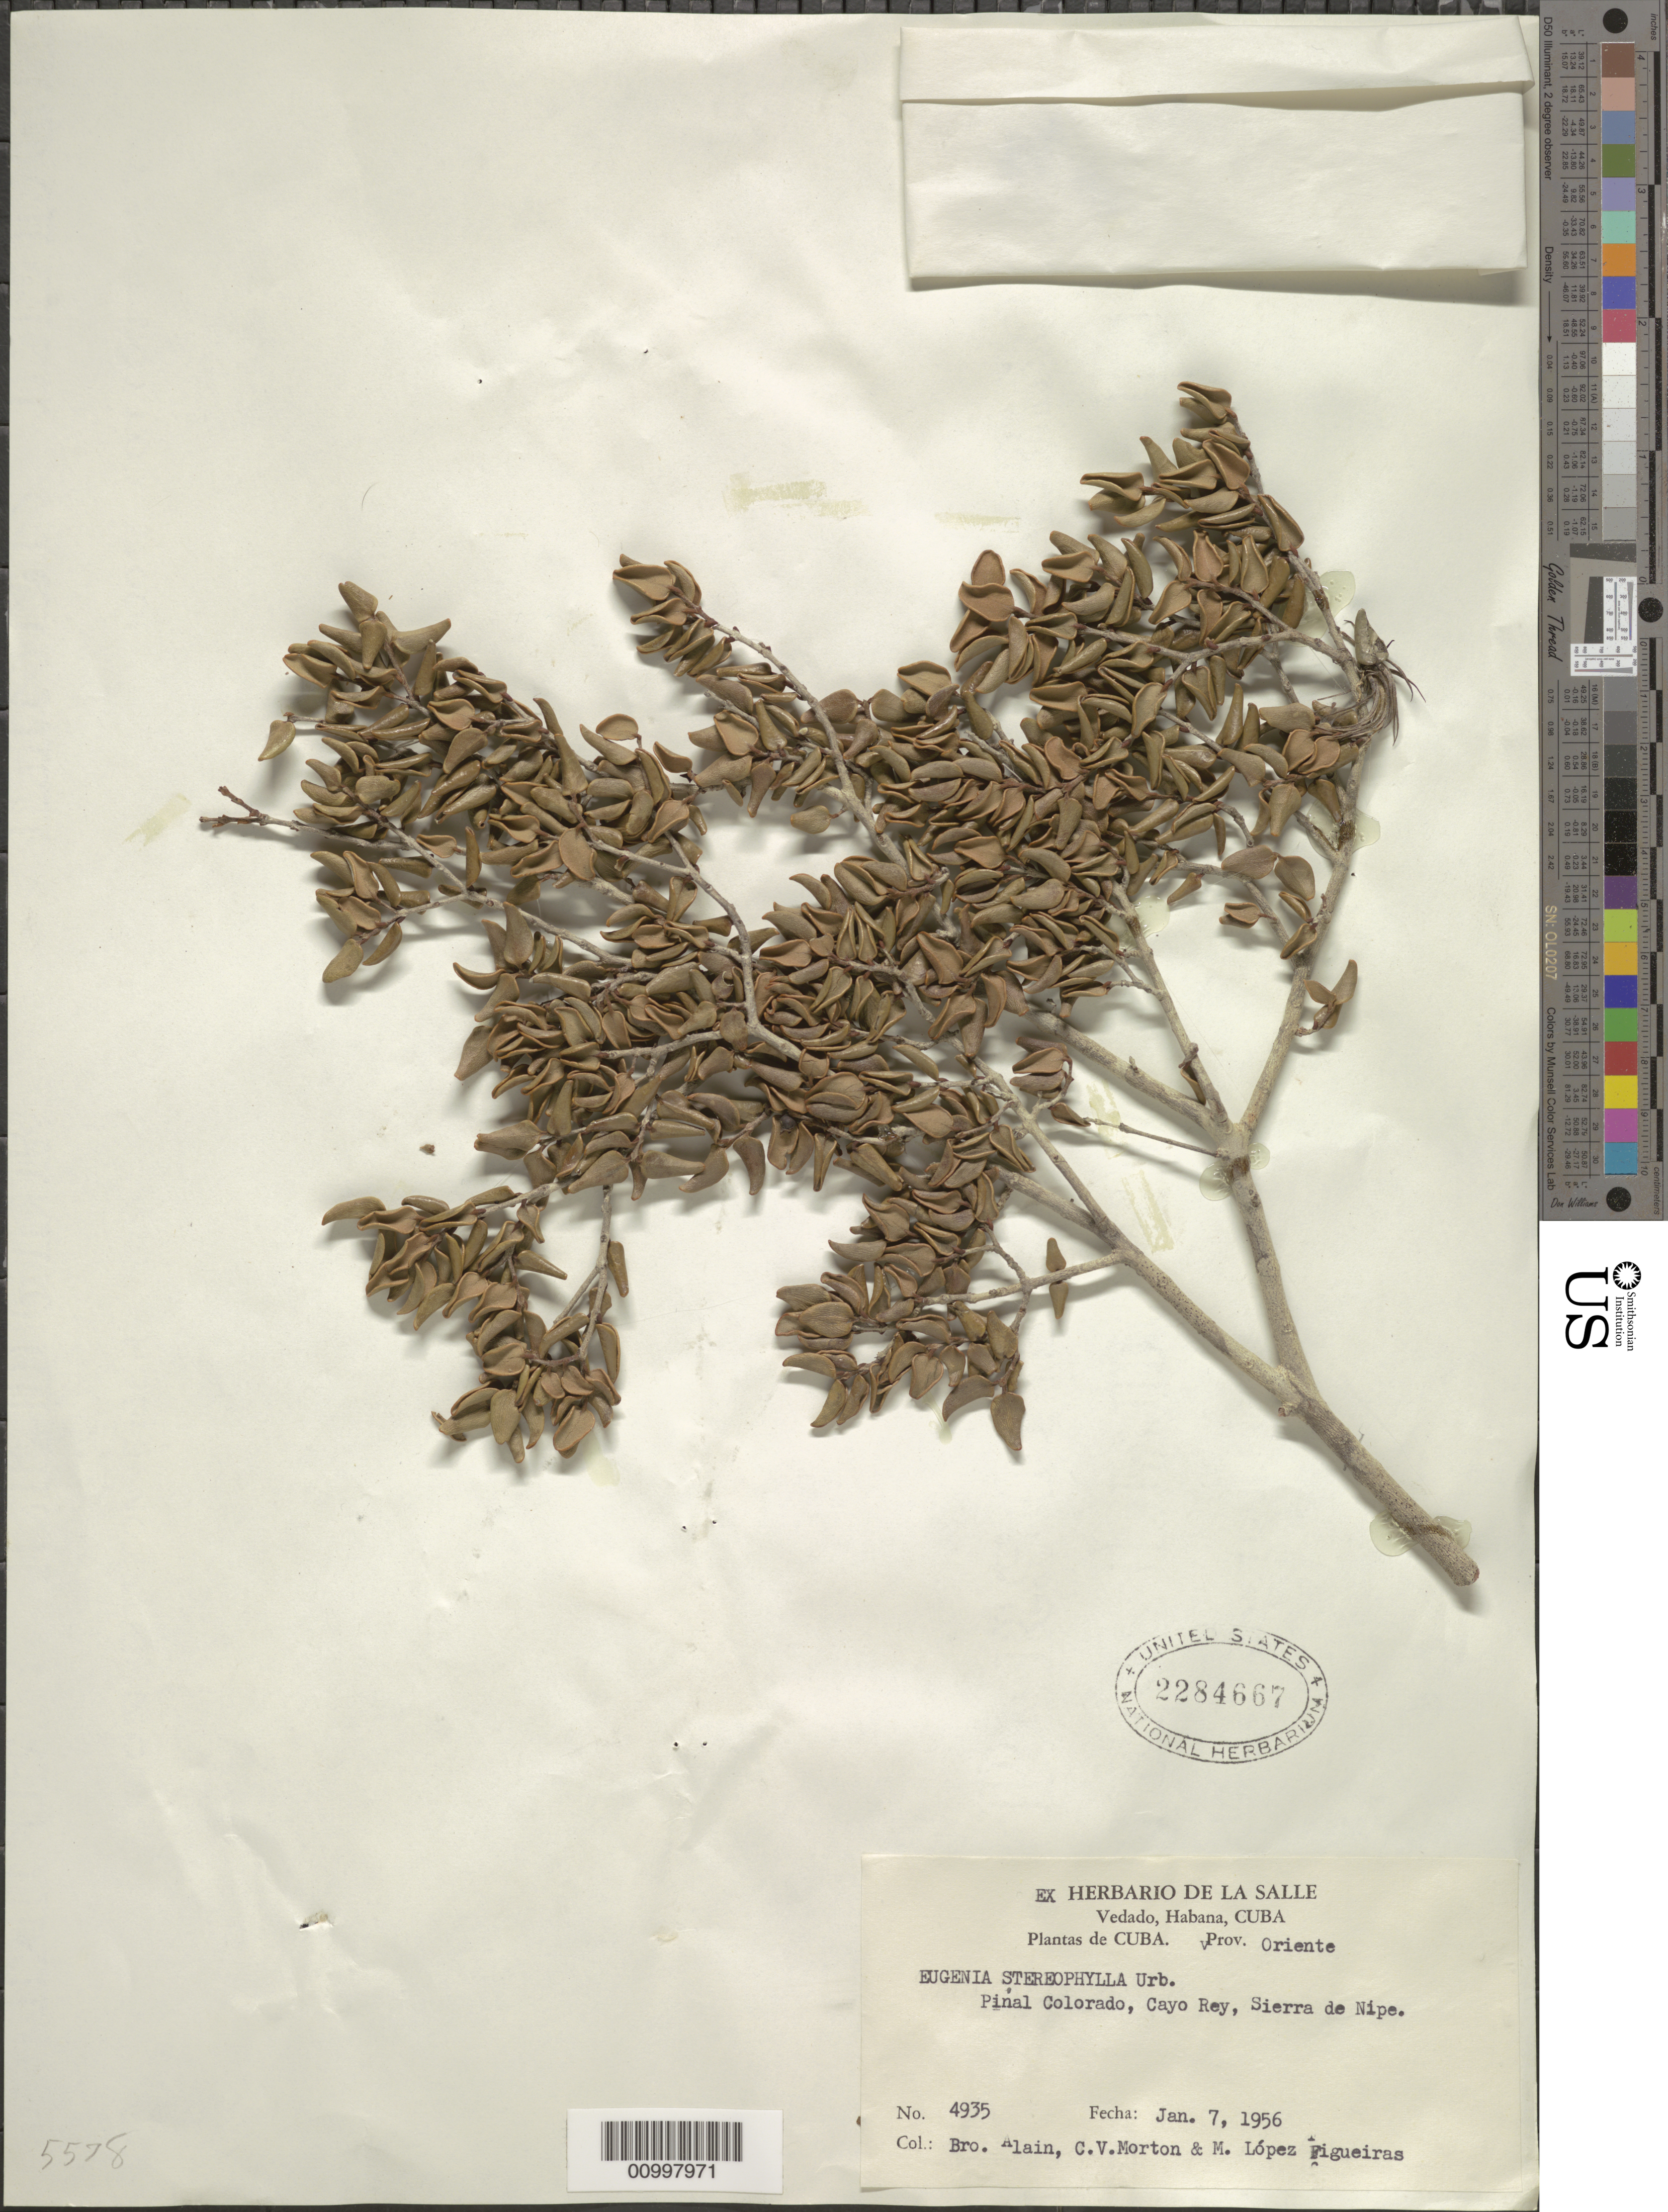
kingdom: Plantae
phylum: Tracheophyta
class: Magnoliopsida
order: Myrtales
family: Myrtaceae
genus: Eugenia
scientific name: Eugenia sterophylla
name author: Urb.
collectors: A. H. Liogier, C. V. Morton & M. López Figueiras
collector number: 4935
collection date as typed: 07 Jan 1956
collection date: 1956-01-07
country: Cuba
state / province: Holguín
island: Cuba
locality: Pinal Colorado, Cayo Rey, Sierra de Nipe [Oriente]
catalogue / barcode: US 2284667